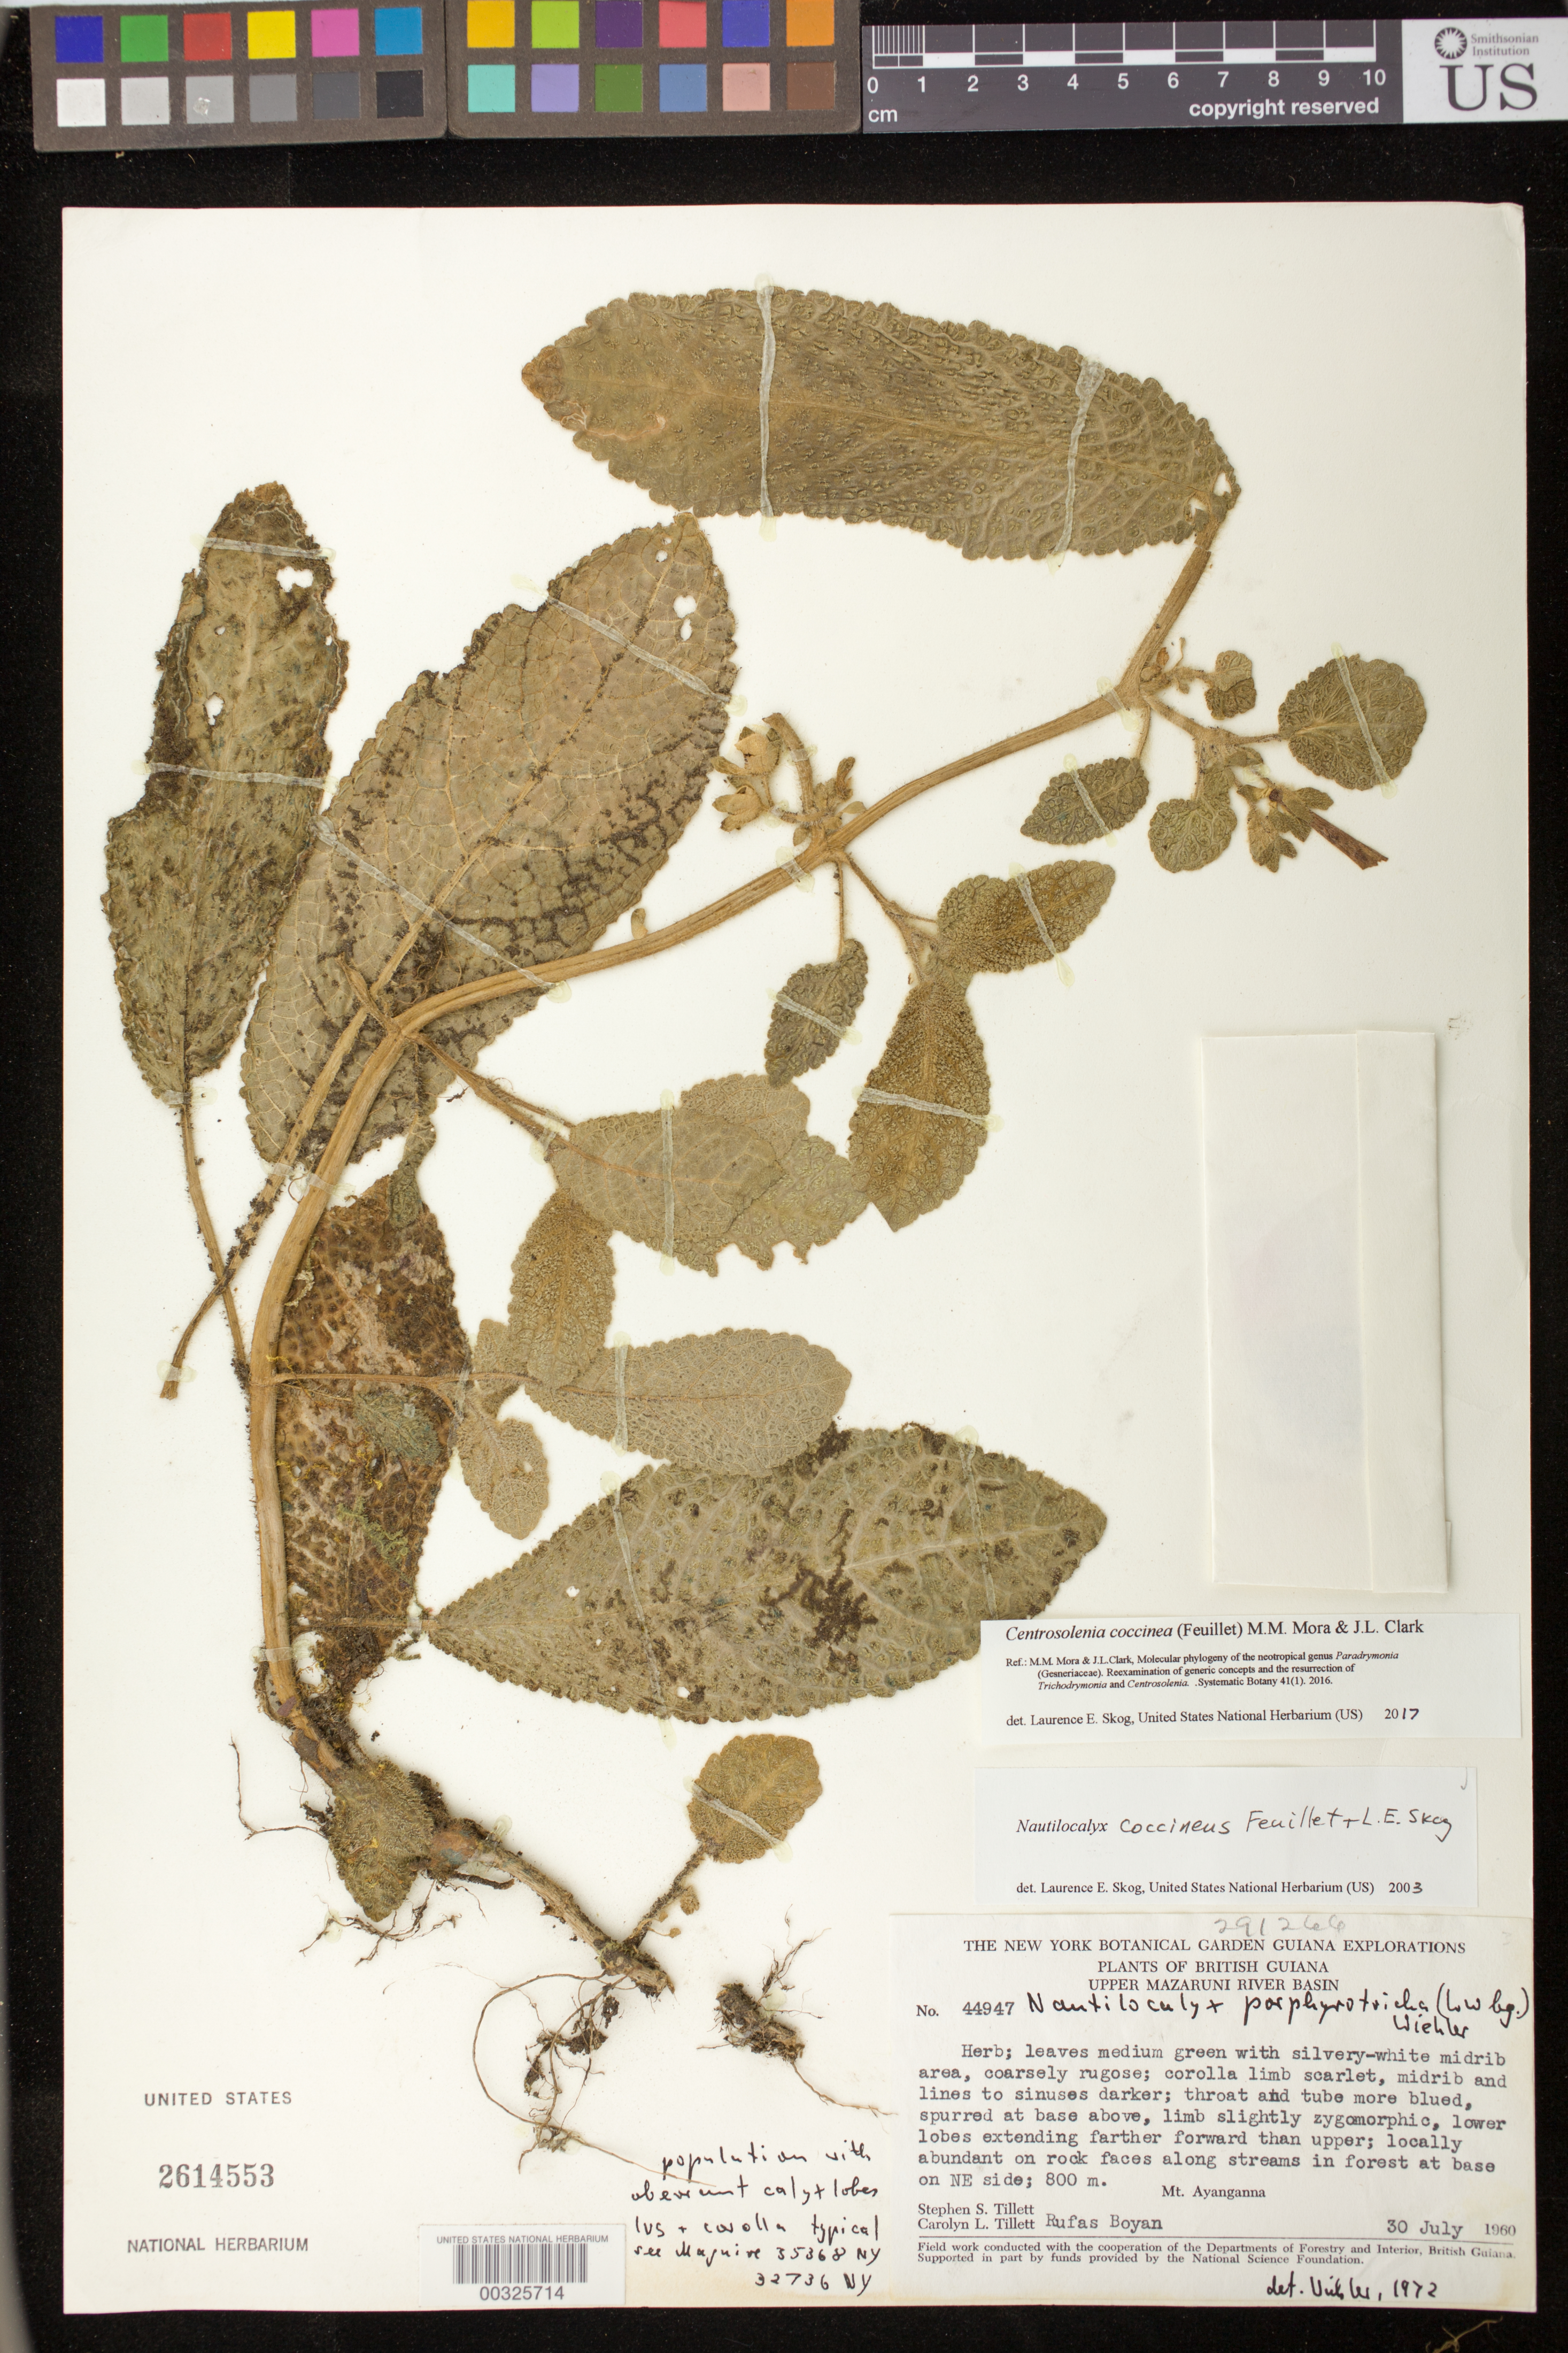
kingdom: Plantae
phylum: Tracheophyta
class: Magnoliopsida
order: Lamiales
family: Gesneriaceae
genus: Centrosolenia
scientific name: Centrosolenia coccinea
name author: (Feuillet) M.M. Mora & J.L. Clark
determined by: Skog, Laurence E.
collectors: S. S. Tillett, C. L. Tillett & R. Boyan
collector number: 44947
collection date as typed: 30 Jul 1960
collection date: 1960-07-30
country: Guyana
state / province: Cuyuni-Mazaruni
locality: Upper Mazaruni River basin, Mt Ayanganna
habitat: Locally abundant on rock faces along streams in forest at base on NE side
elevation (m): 800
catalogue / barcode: US 2614553